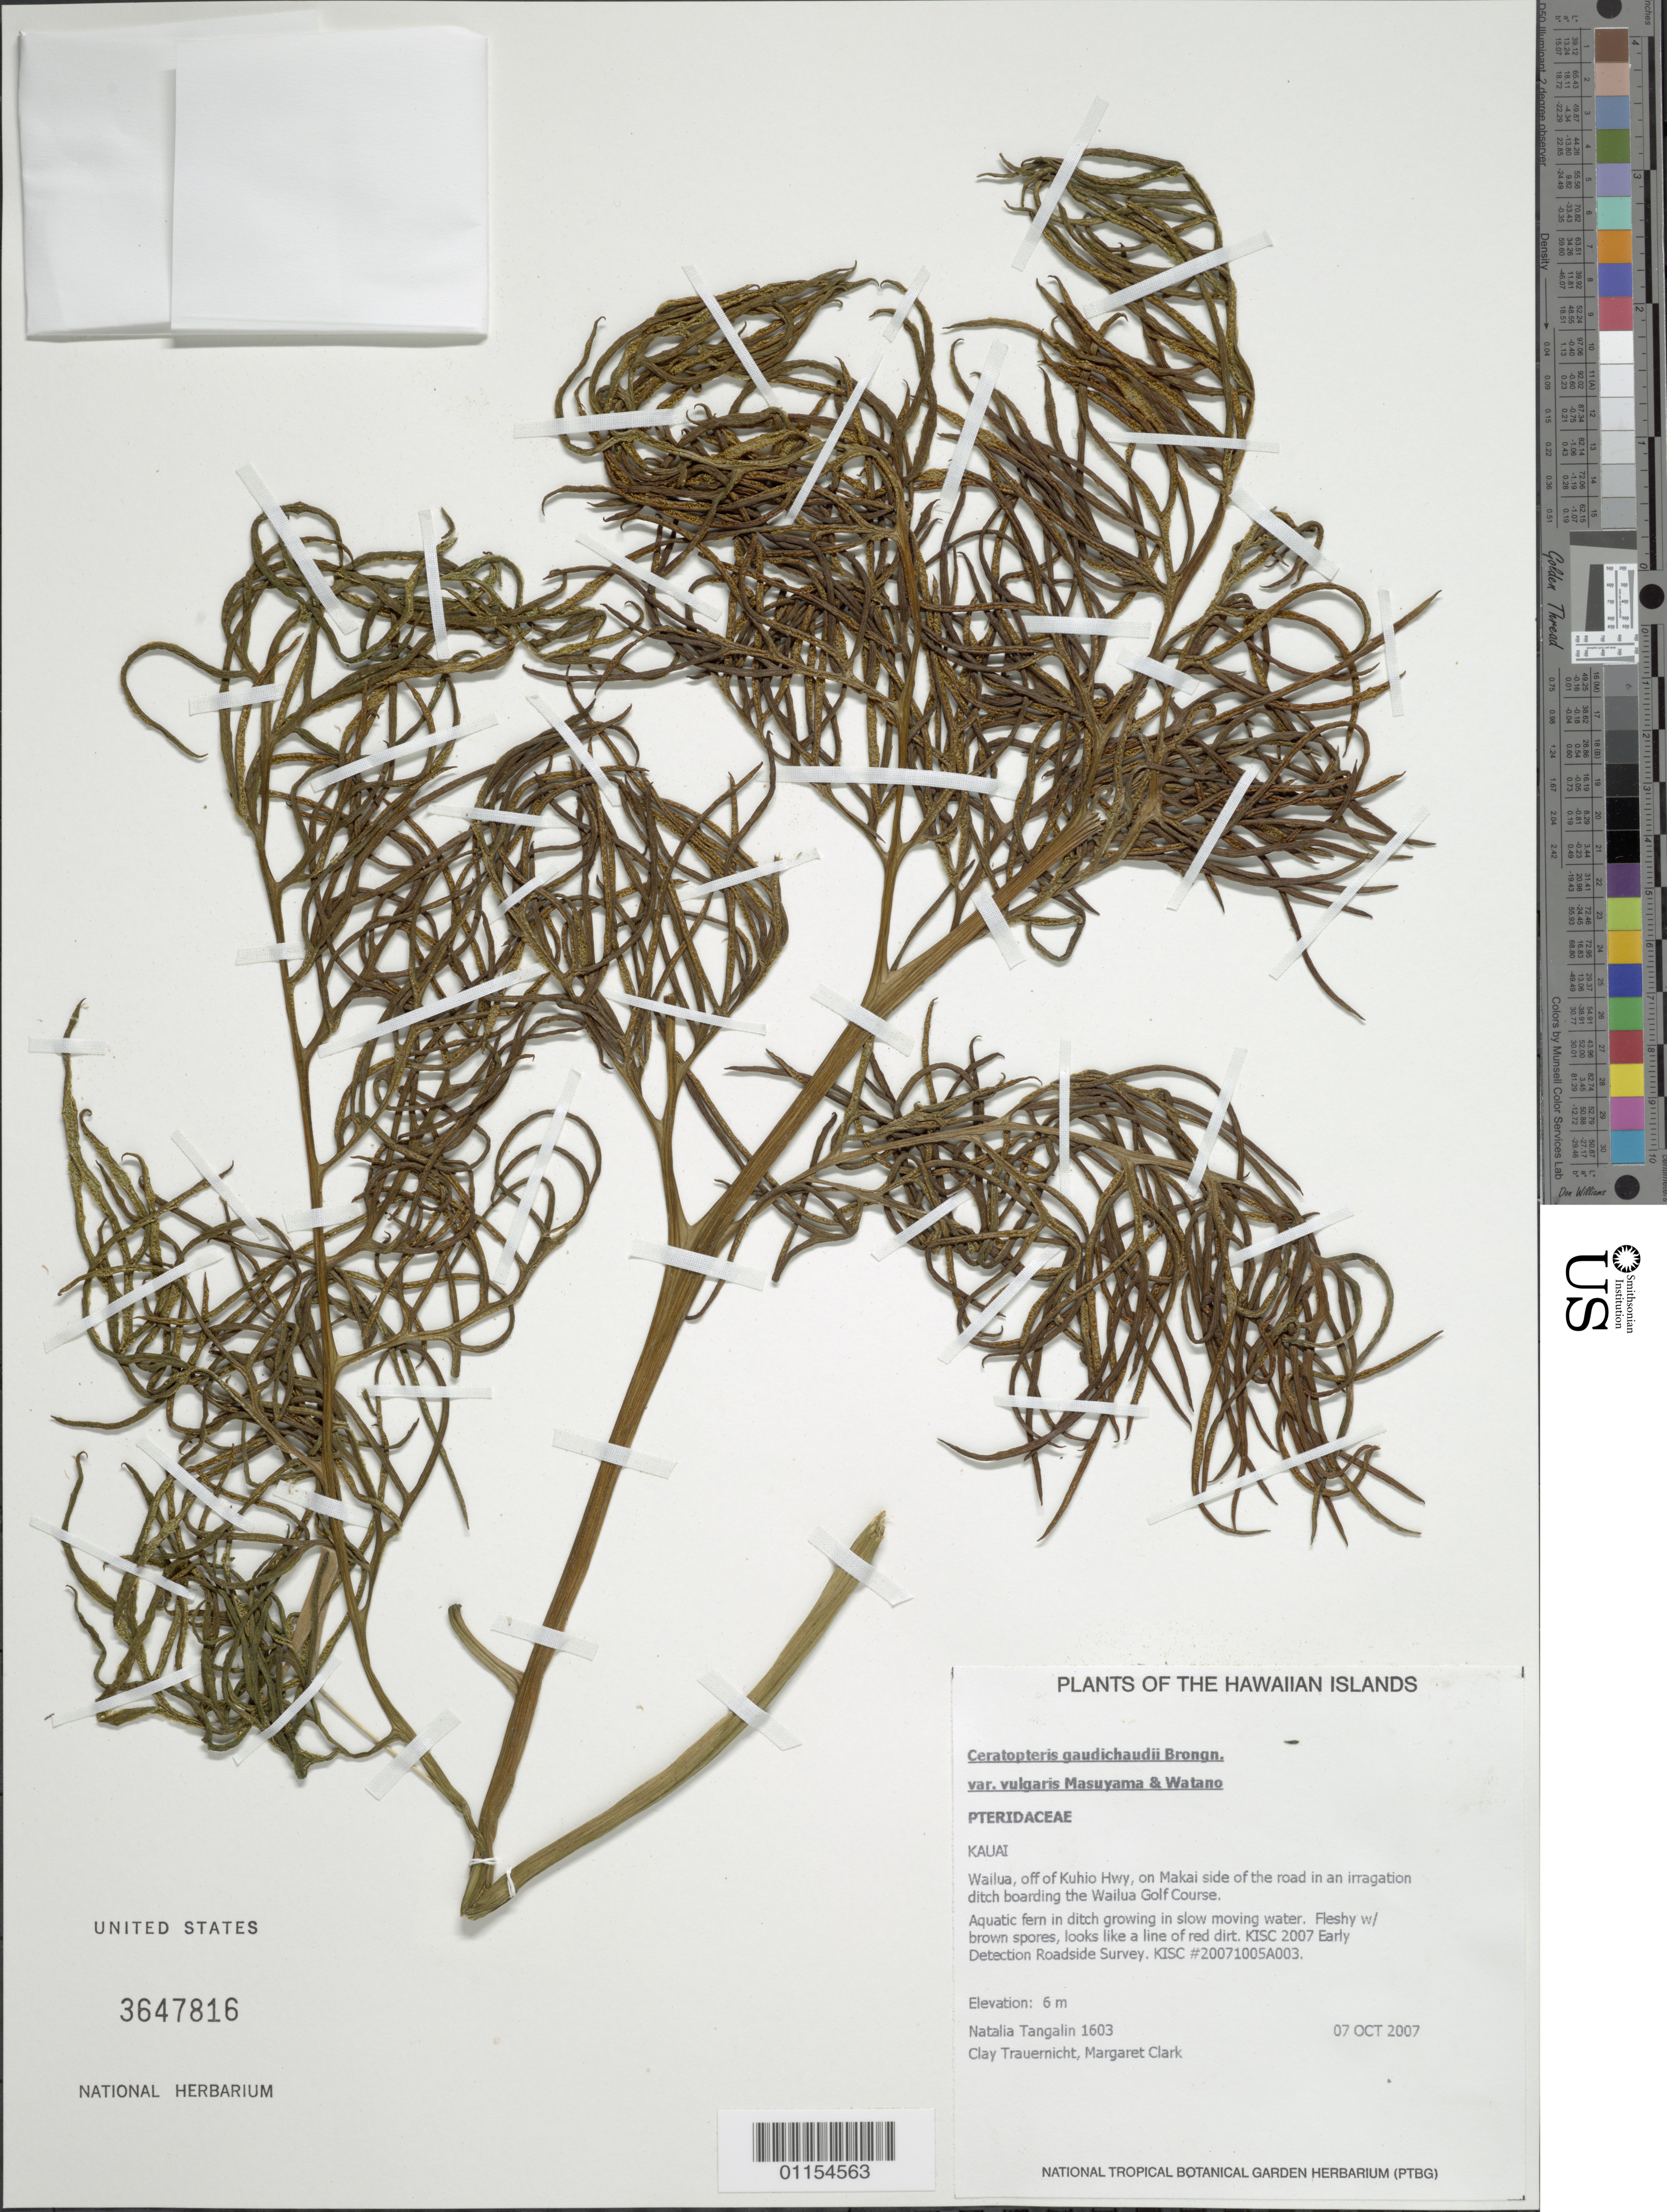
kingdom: Plantae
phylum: Tracheophyta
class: Polypodiopsida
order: Polypodiales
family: Pteridaceae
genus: Ceratopteris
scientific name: Ceratopteris thalictroides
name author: (L.) Brongn.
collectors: N. Tangalin, C. Trauernicht & M. Clark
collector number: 1603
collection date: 2007-10-07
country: United States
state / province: Hawaii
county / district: Kauai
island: Kaua'i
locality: Wailua, off of Kuhio Hwy, on Makai side of the road in an irrigation ditch bordering the Wailua Golf Course.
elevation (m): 6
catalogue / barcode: US 3647816